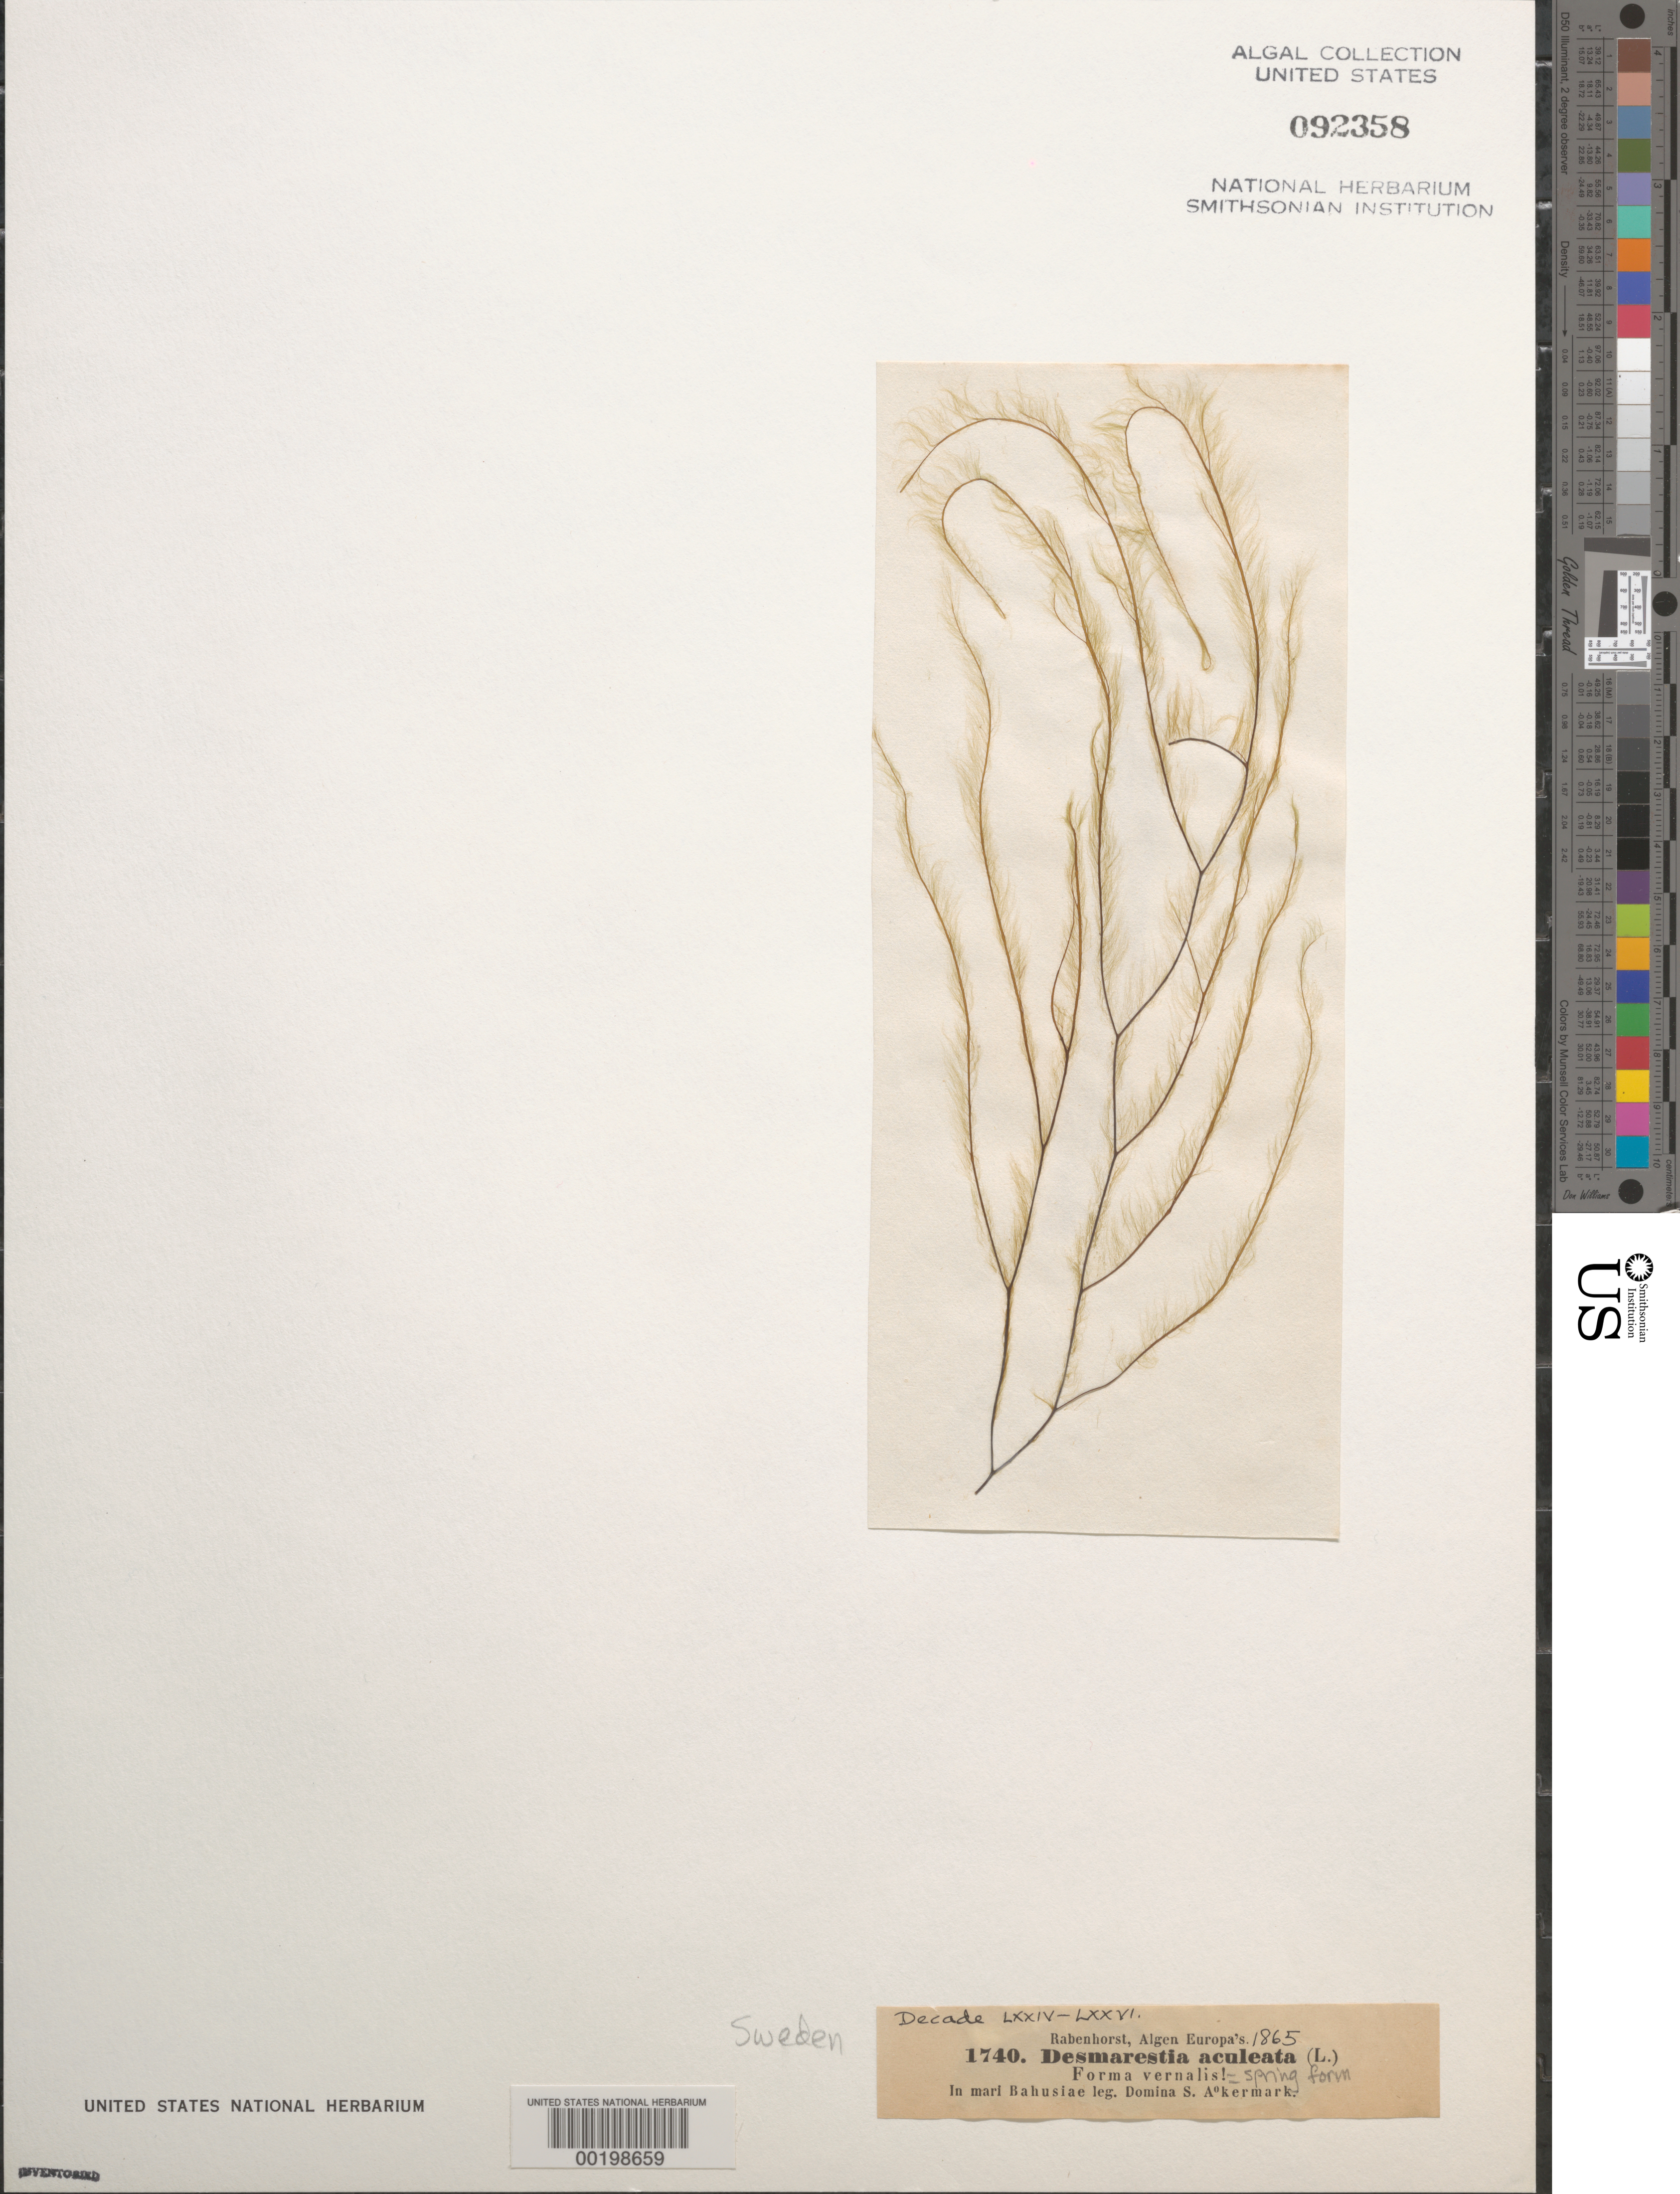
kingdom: Chromista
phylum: Ochrophyta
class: Phaeophyceae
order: Desmarestiales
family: Desmarestiaceae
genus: Desmarestia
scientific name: Desmarestia aculeata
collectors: S. Akermark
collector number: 1740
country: Sweden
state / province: Västra Götaland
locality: Bohus bay (mari bahusiae)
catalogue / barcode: US 92358